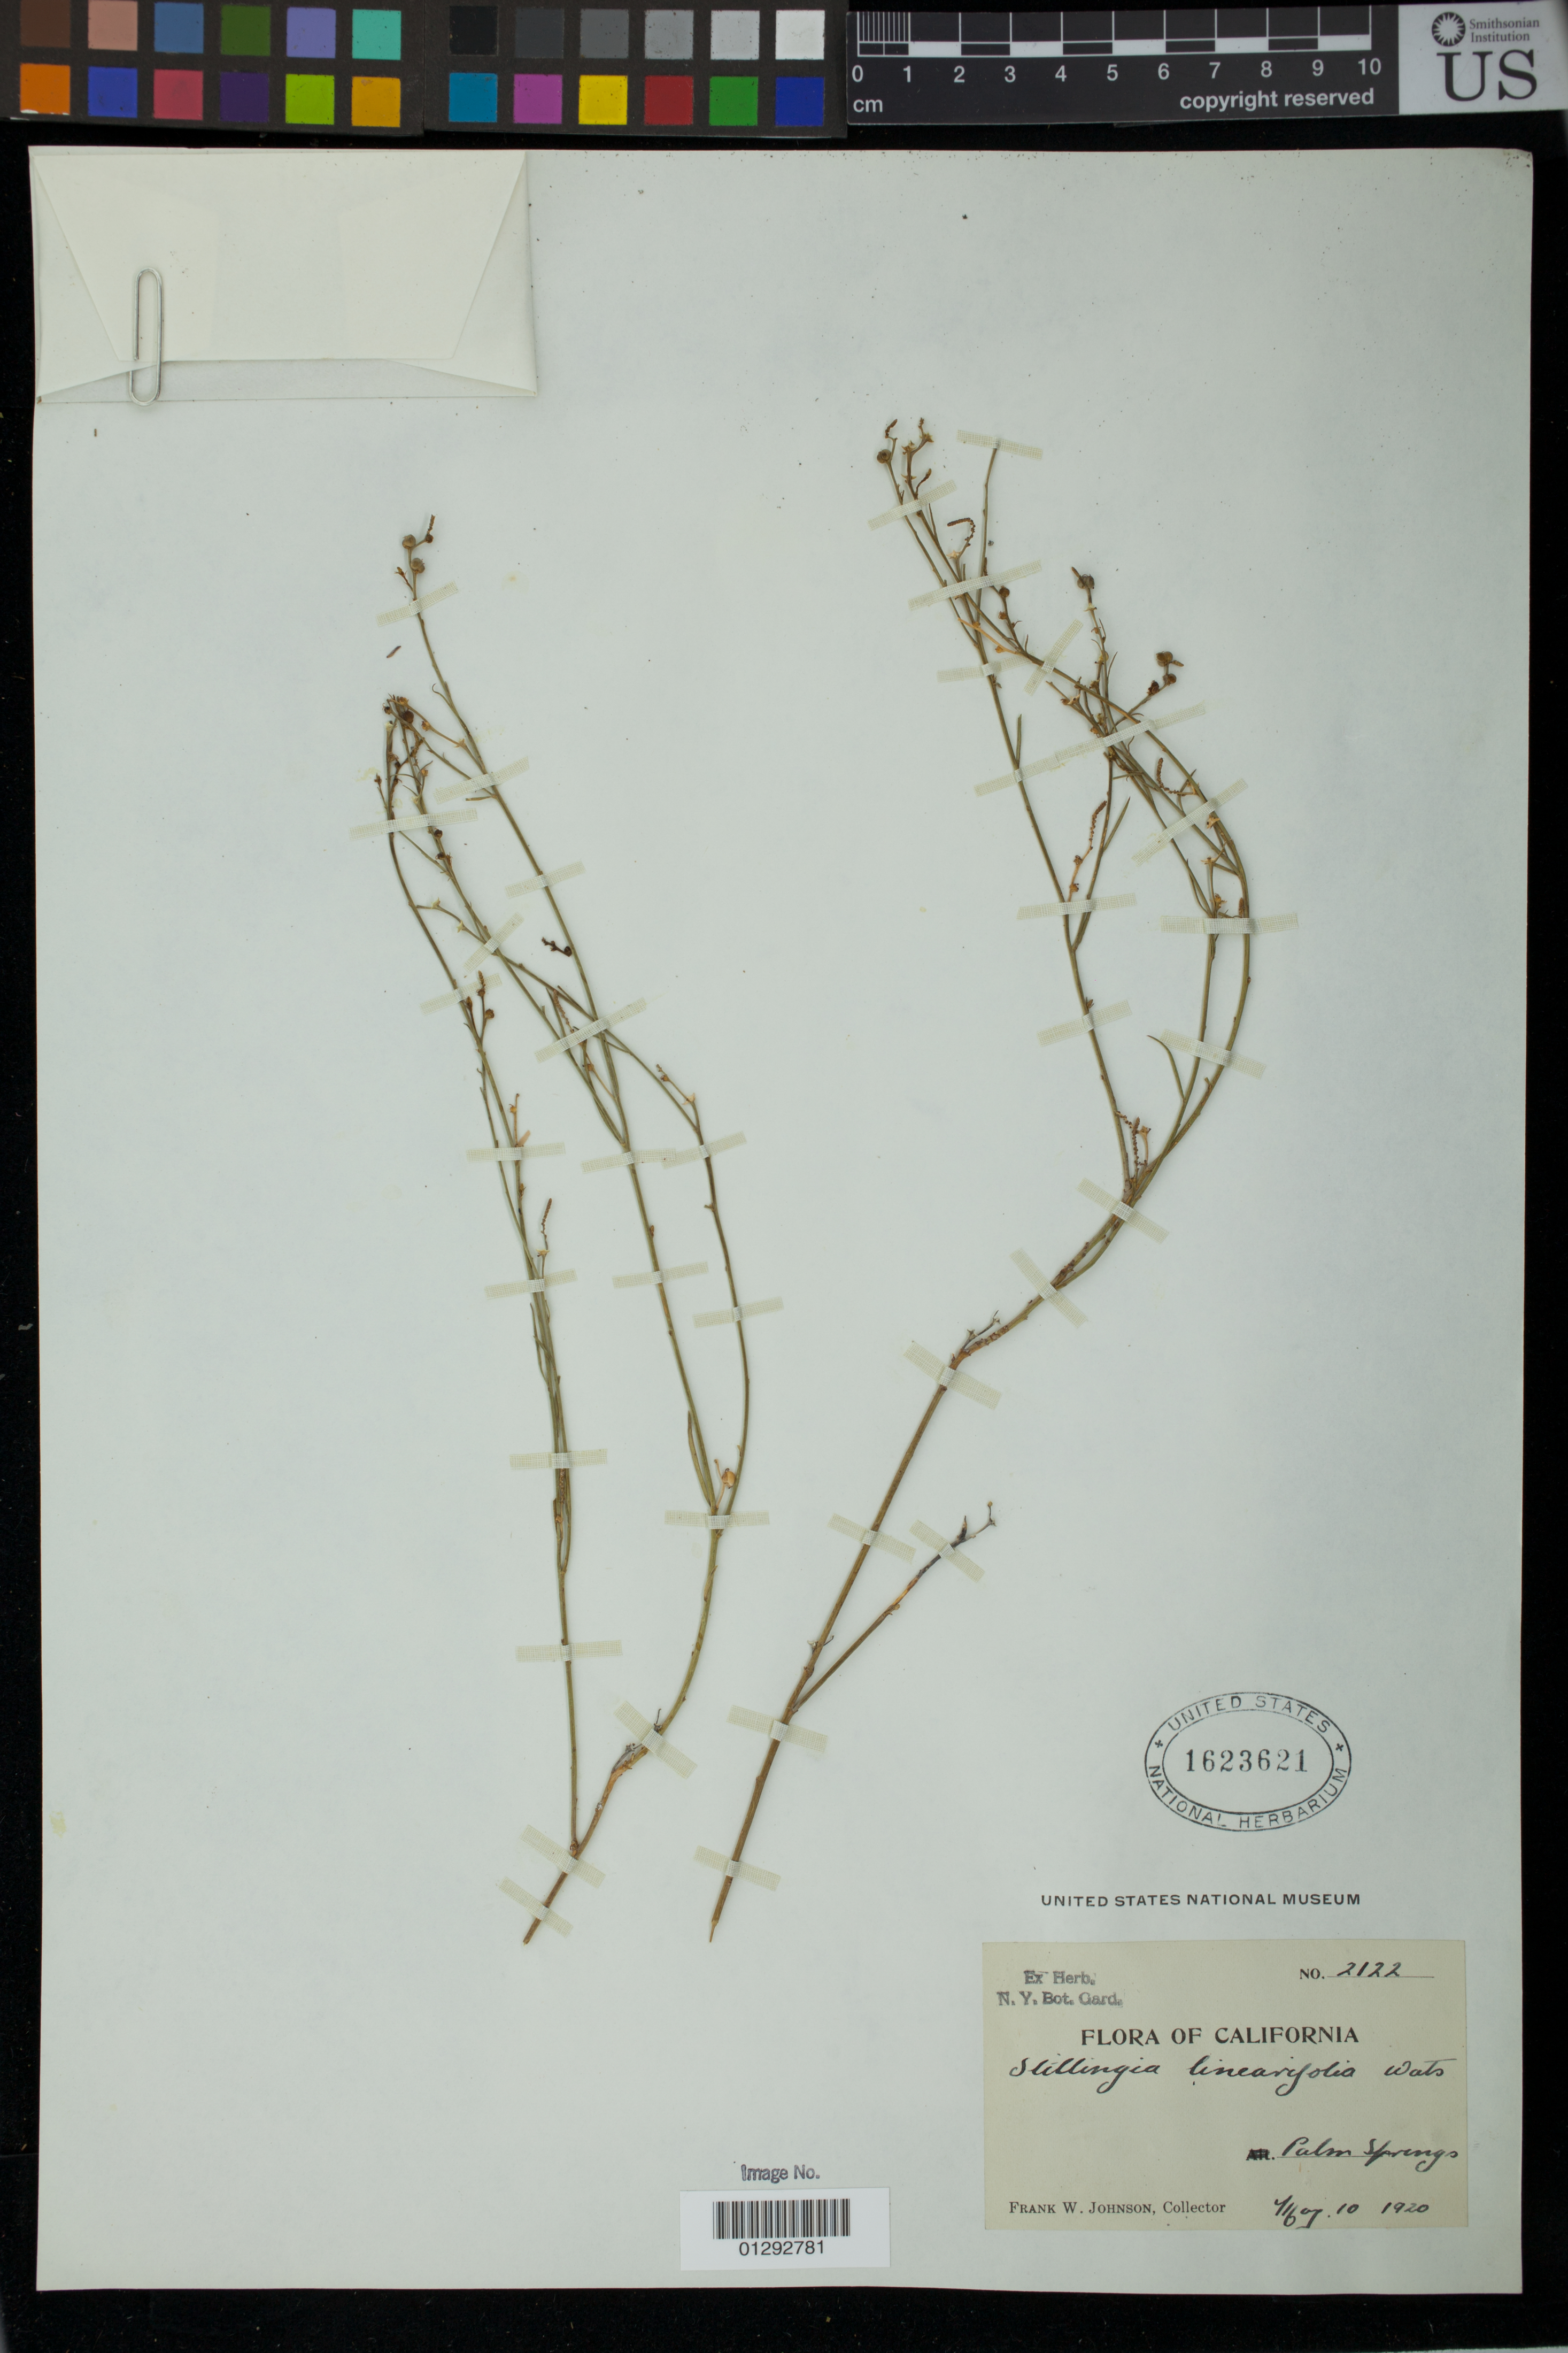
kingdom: Plantae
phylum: Tracheophyta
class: Magnoliopsida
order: Malpighiales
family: Euphorbiaceae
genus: Stillingia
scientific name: Stillingia linearifolia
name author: S. Watson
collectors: F. W. Johnson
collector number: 2122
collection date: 1920-10-04/1920-10-06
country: United States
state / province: California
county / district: Riverside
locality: Palm Springs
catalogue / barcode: US 1623621